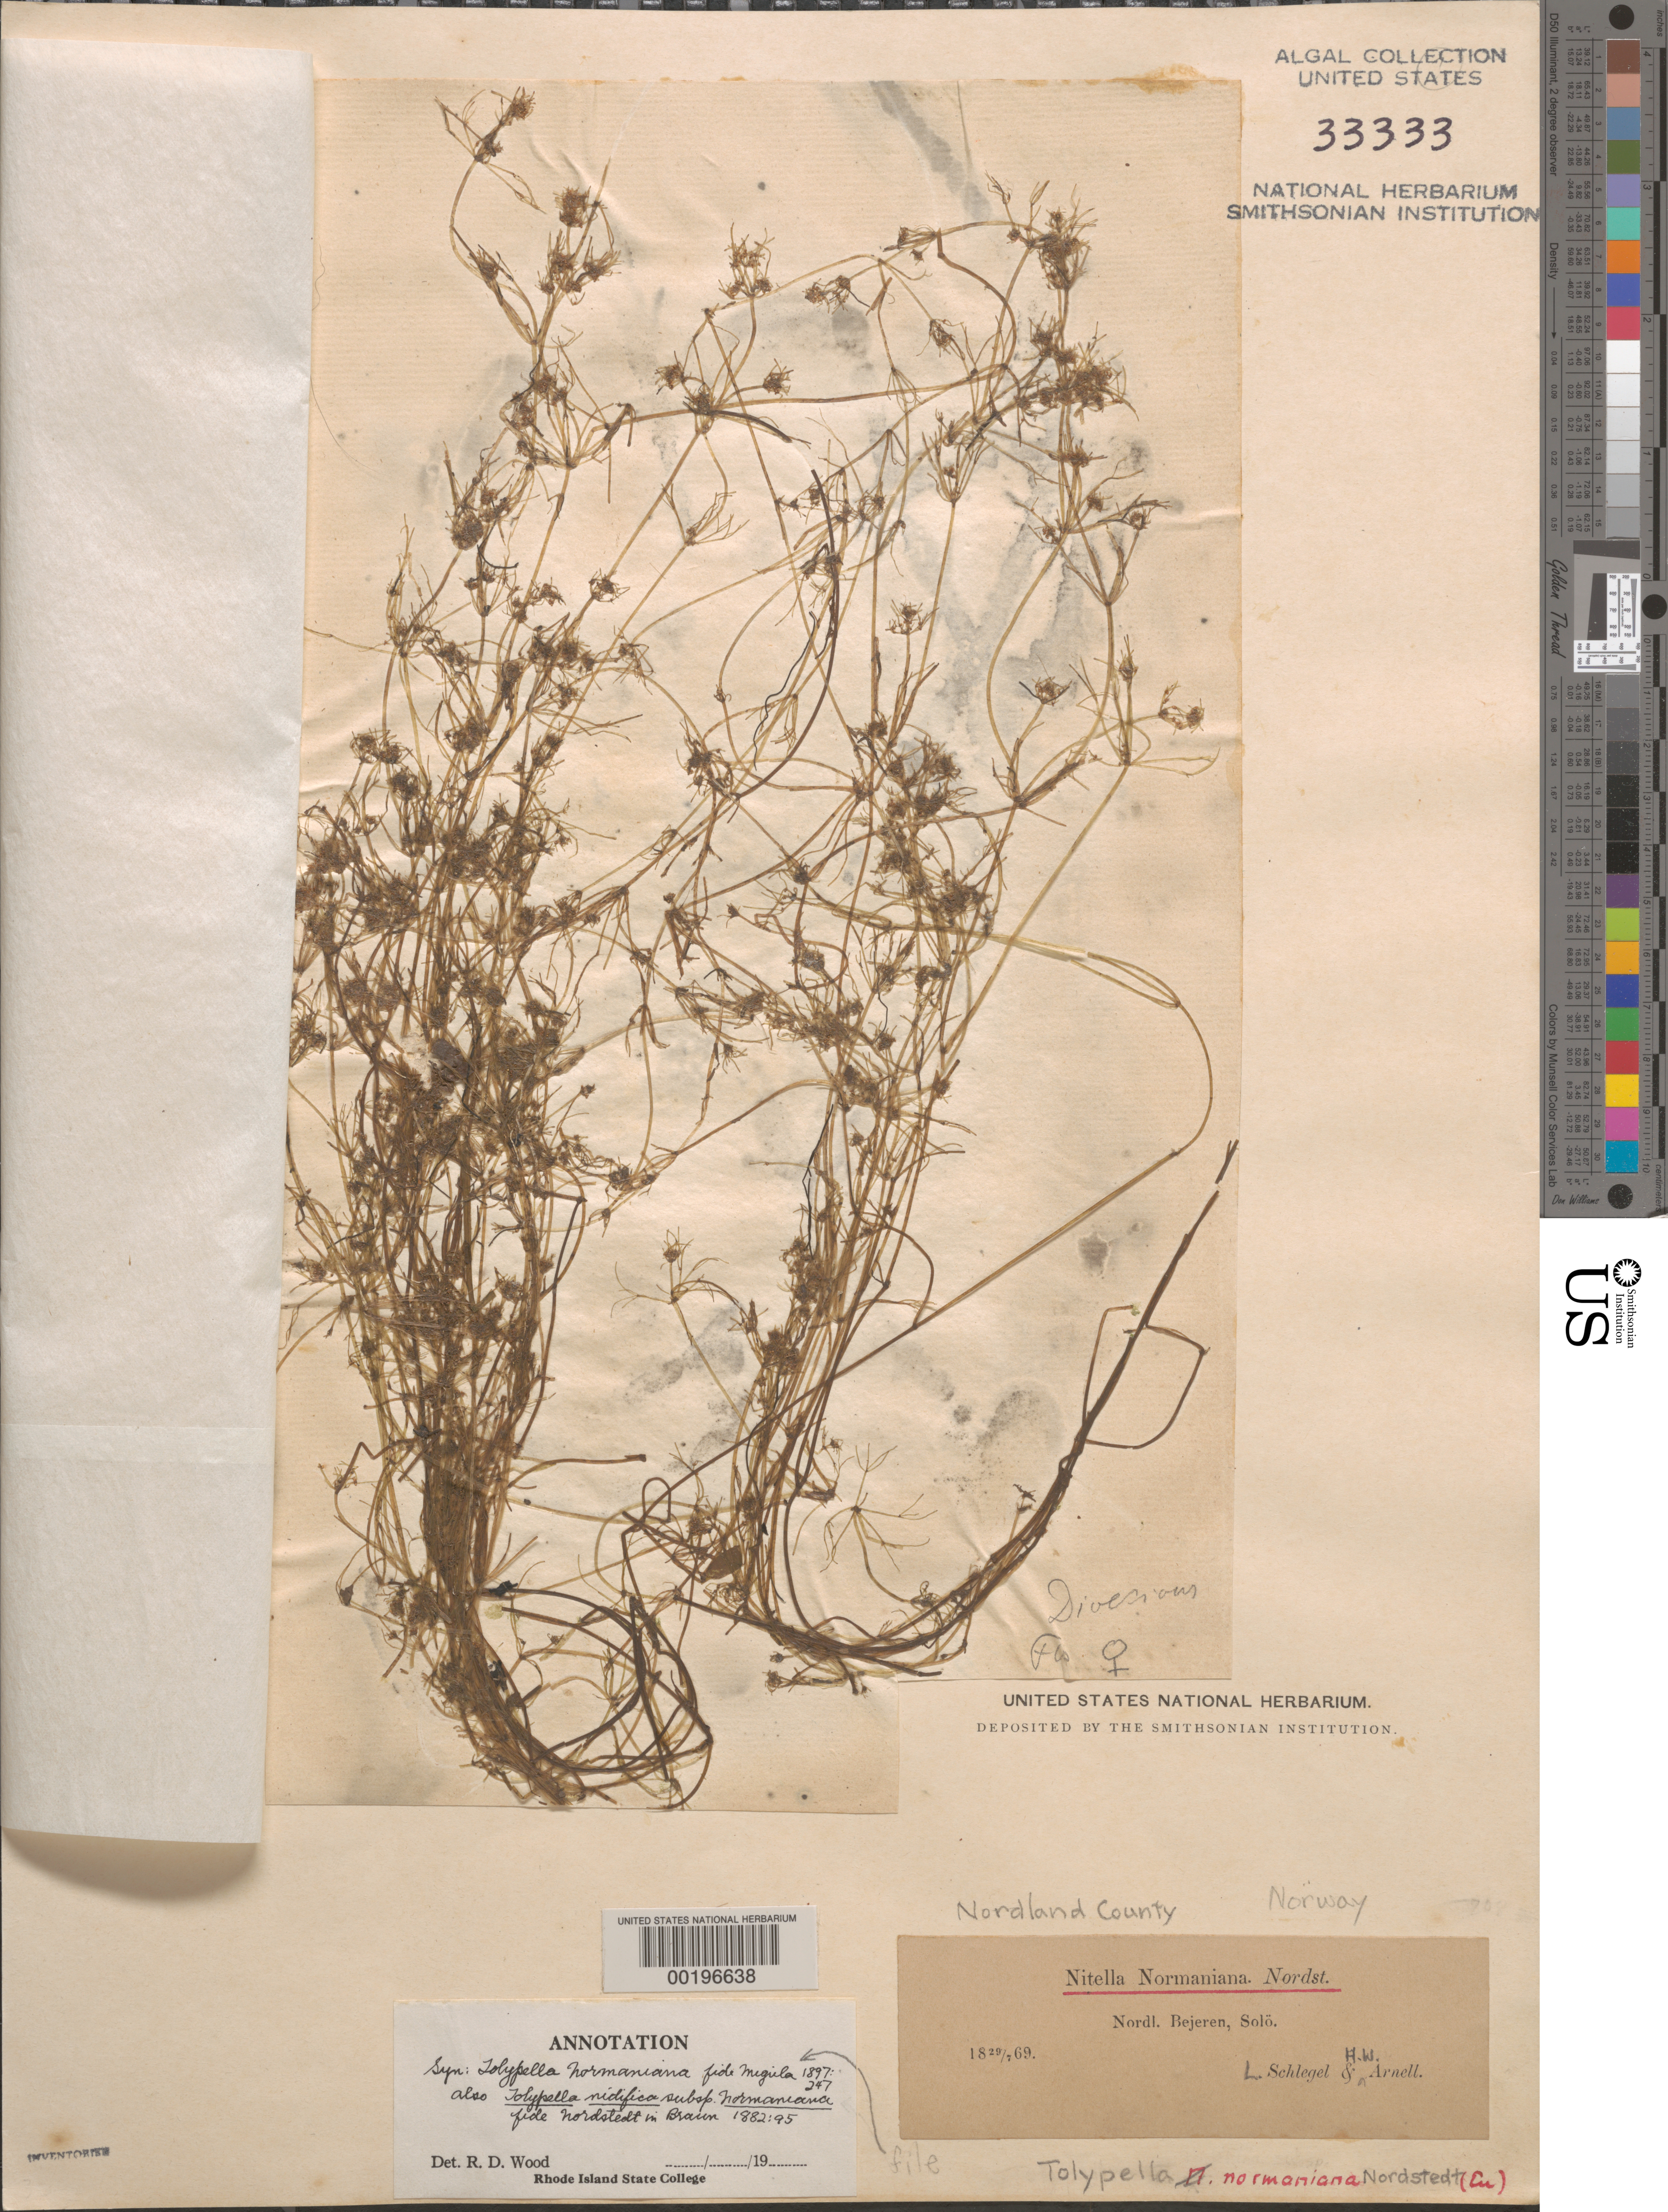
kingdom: Plantae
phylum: Charophyta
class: Charophyceae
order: Charales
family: Characeae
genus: Tolypella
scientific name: Tolypella normaniana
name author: Nordstedt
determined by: Wood, R. D.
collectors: L. Schlegel & H. W. Arnell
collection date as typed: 29 Jul 1869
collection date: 1869-07-29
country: Norway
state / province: Nordland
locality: Bejeren, Solo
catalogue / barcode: US 33333